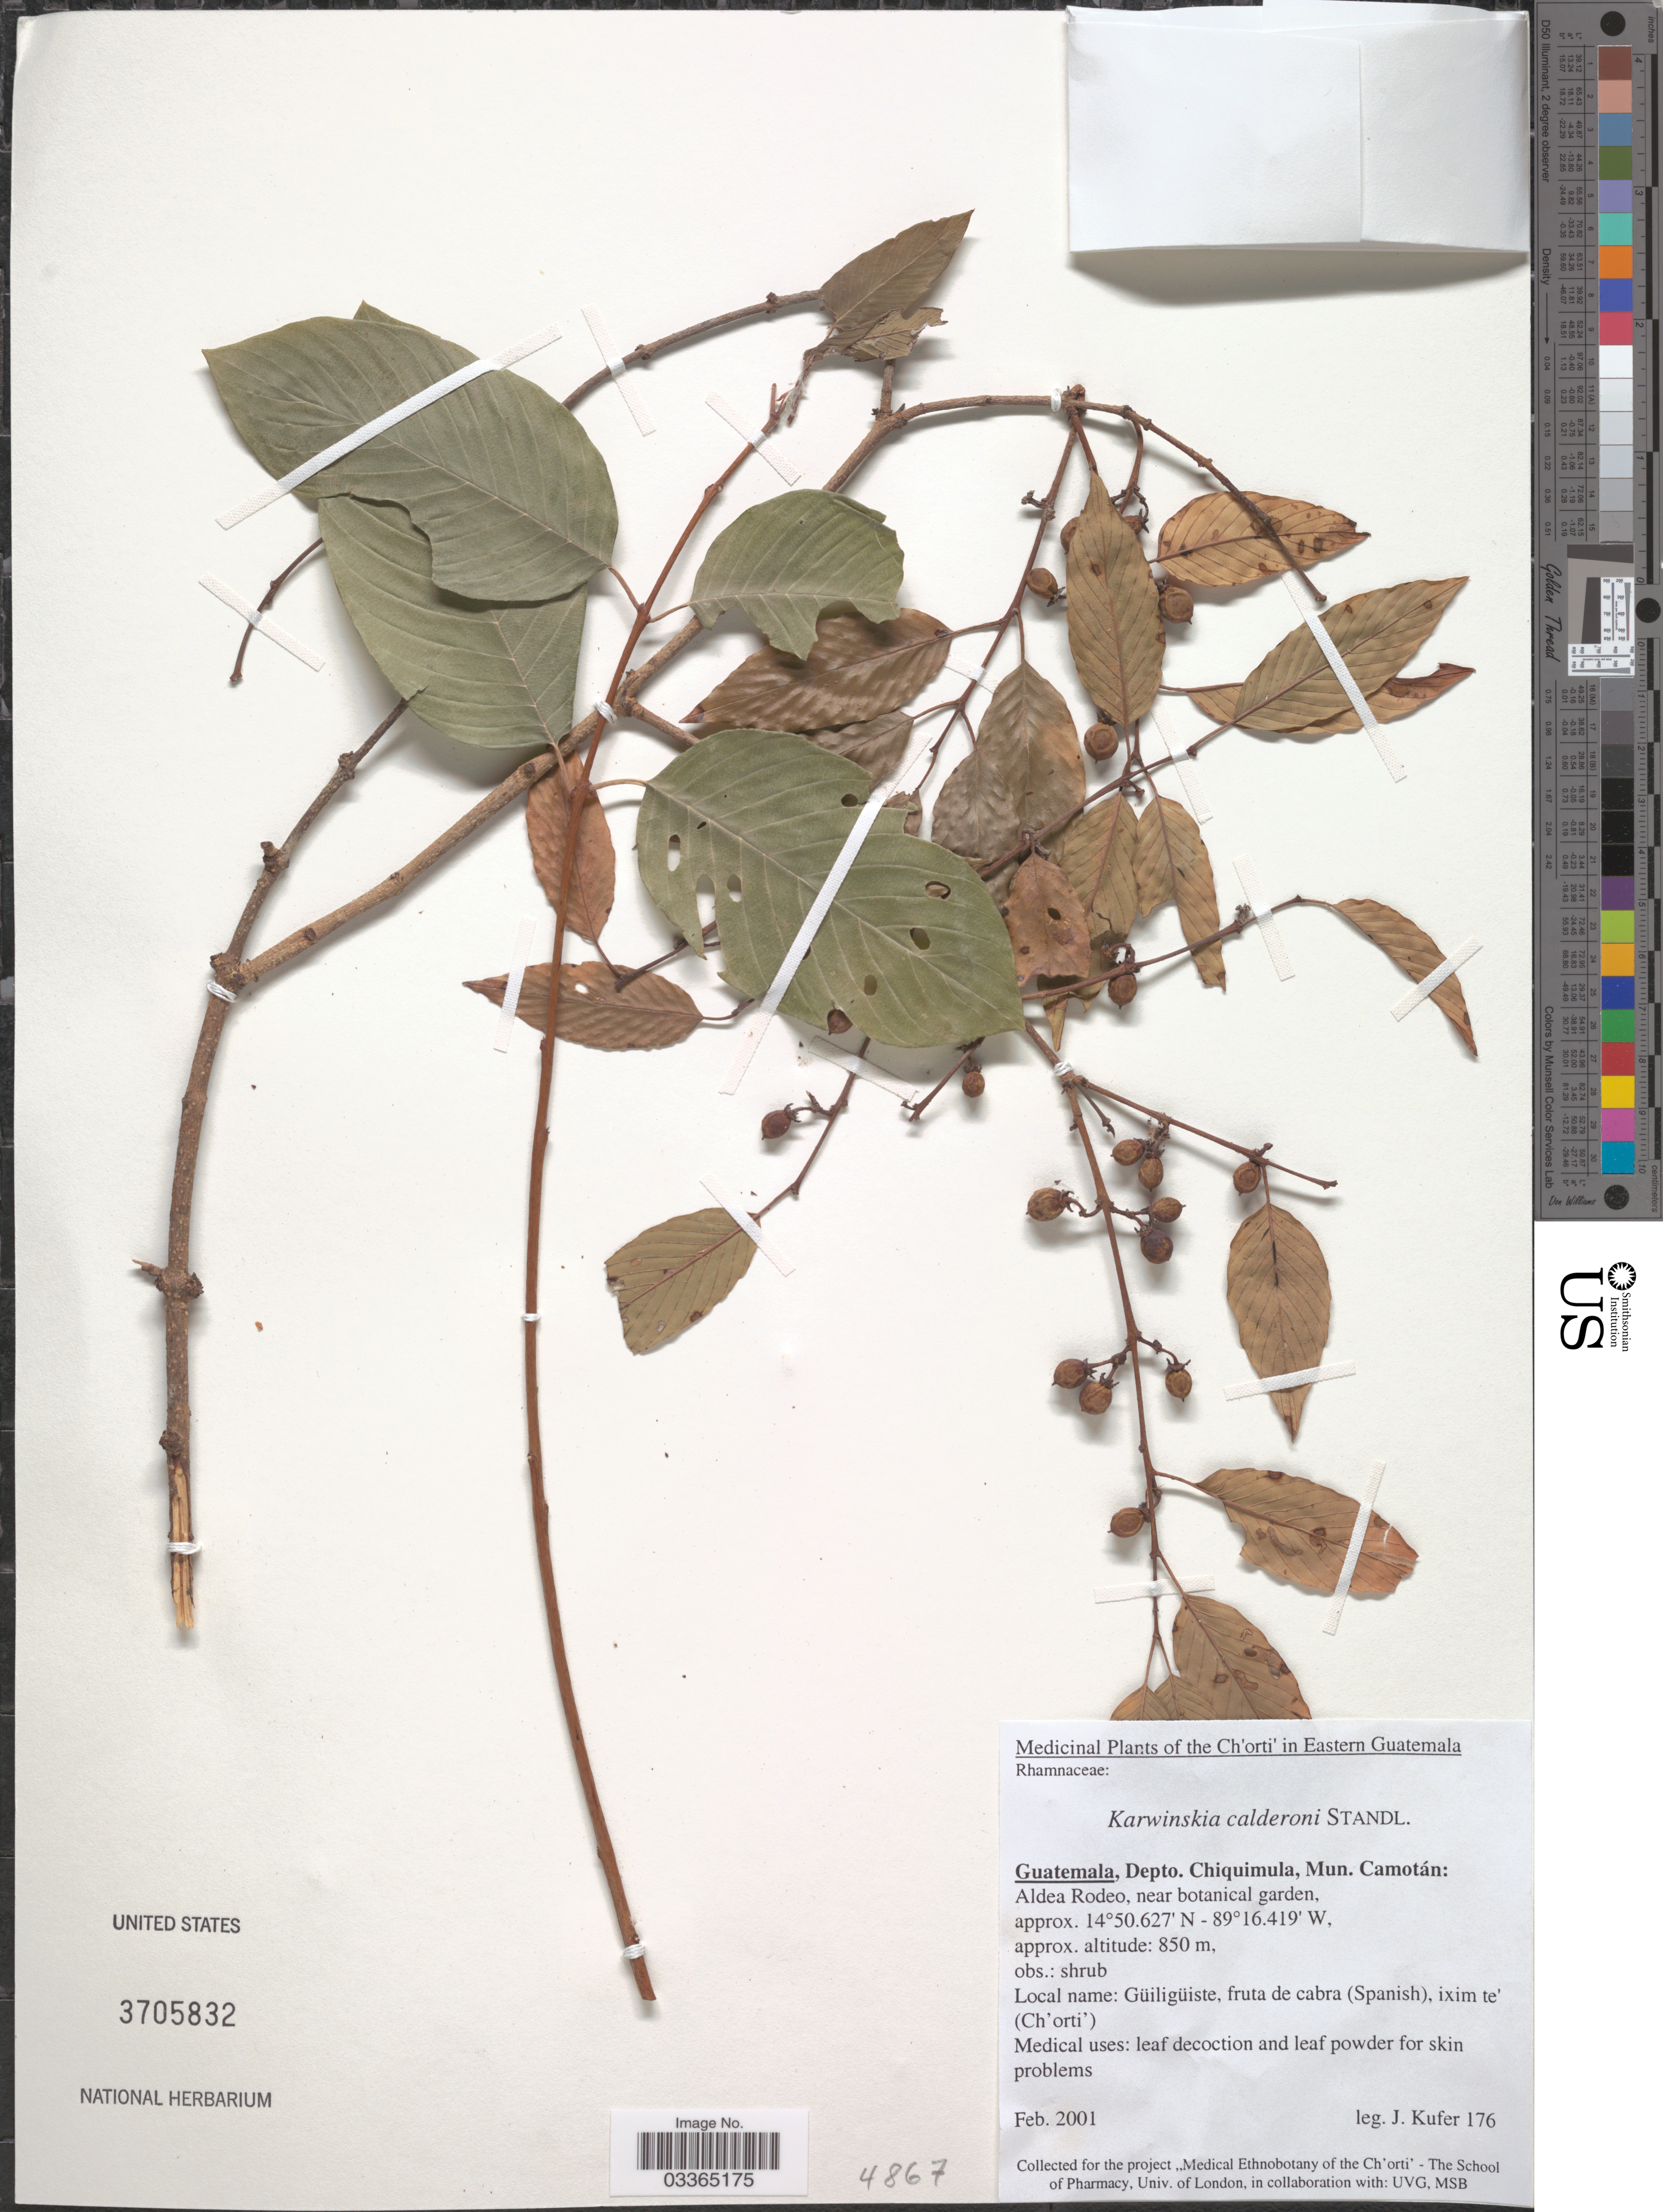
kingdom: Plantae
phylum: Tracheophyta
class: Magnoliopsida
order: Rosales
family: Rhamnaceae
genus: Karwinskia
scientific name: Karwinskia calderonii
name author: Standl.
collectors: J. Kufer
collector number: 176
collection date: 2001-02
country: Guatemala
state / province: Chiquimula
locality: Depto. Chiquimula, Mun. Camotán: Aldea Rodeo, near botanical garden.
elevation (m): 850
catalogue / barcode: US 3705832